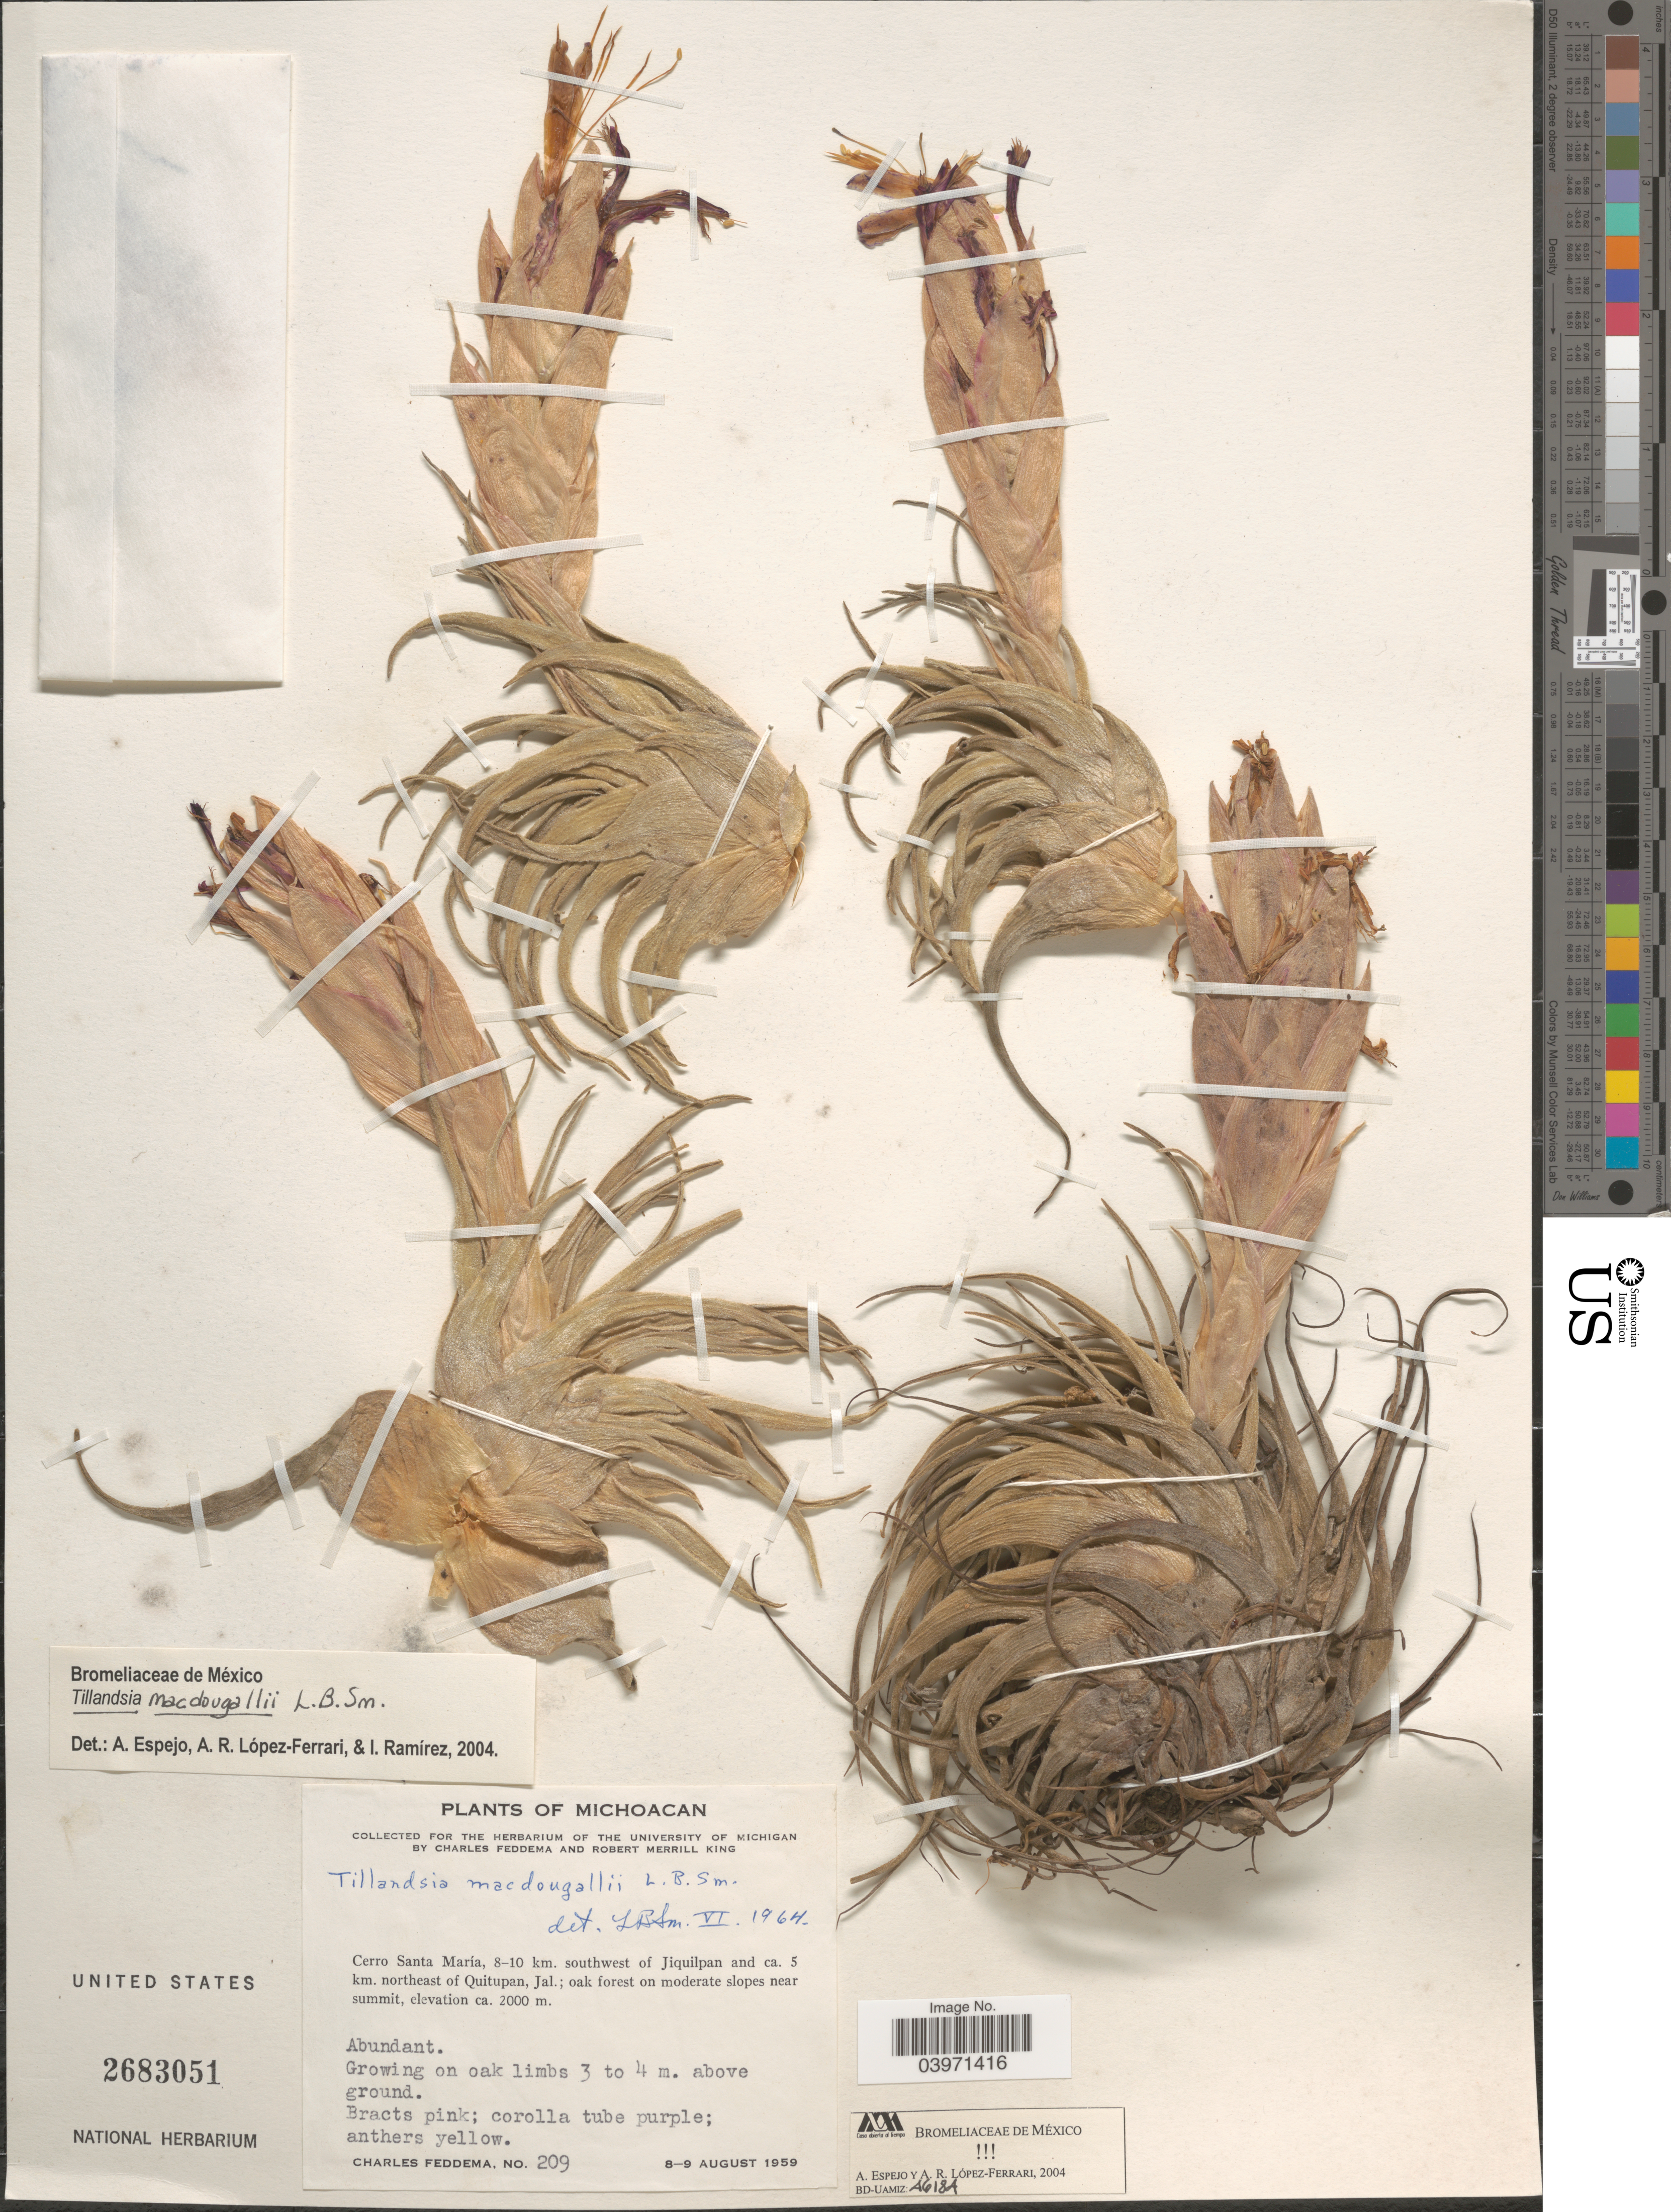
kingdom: Plantae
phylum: Tracheophyta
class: Liliopsida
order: Poales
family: Bromeliaceae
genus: Tillandsia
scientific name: Tillandsia macdougallii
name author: L.B. Sm.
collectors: C. Feddema & R. M. King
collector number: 209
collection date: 1959-08-08/1959-08-09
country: Mexico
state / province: Michoacán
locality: Cerro Santa María, 8-10 km. southwest of Jiquilpan and ca. 5 km. northeast of Quitupan, Jal.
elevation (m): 2000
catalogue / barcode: US 2683051